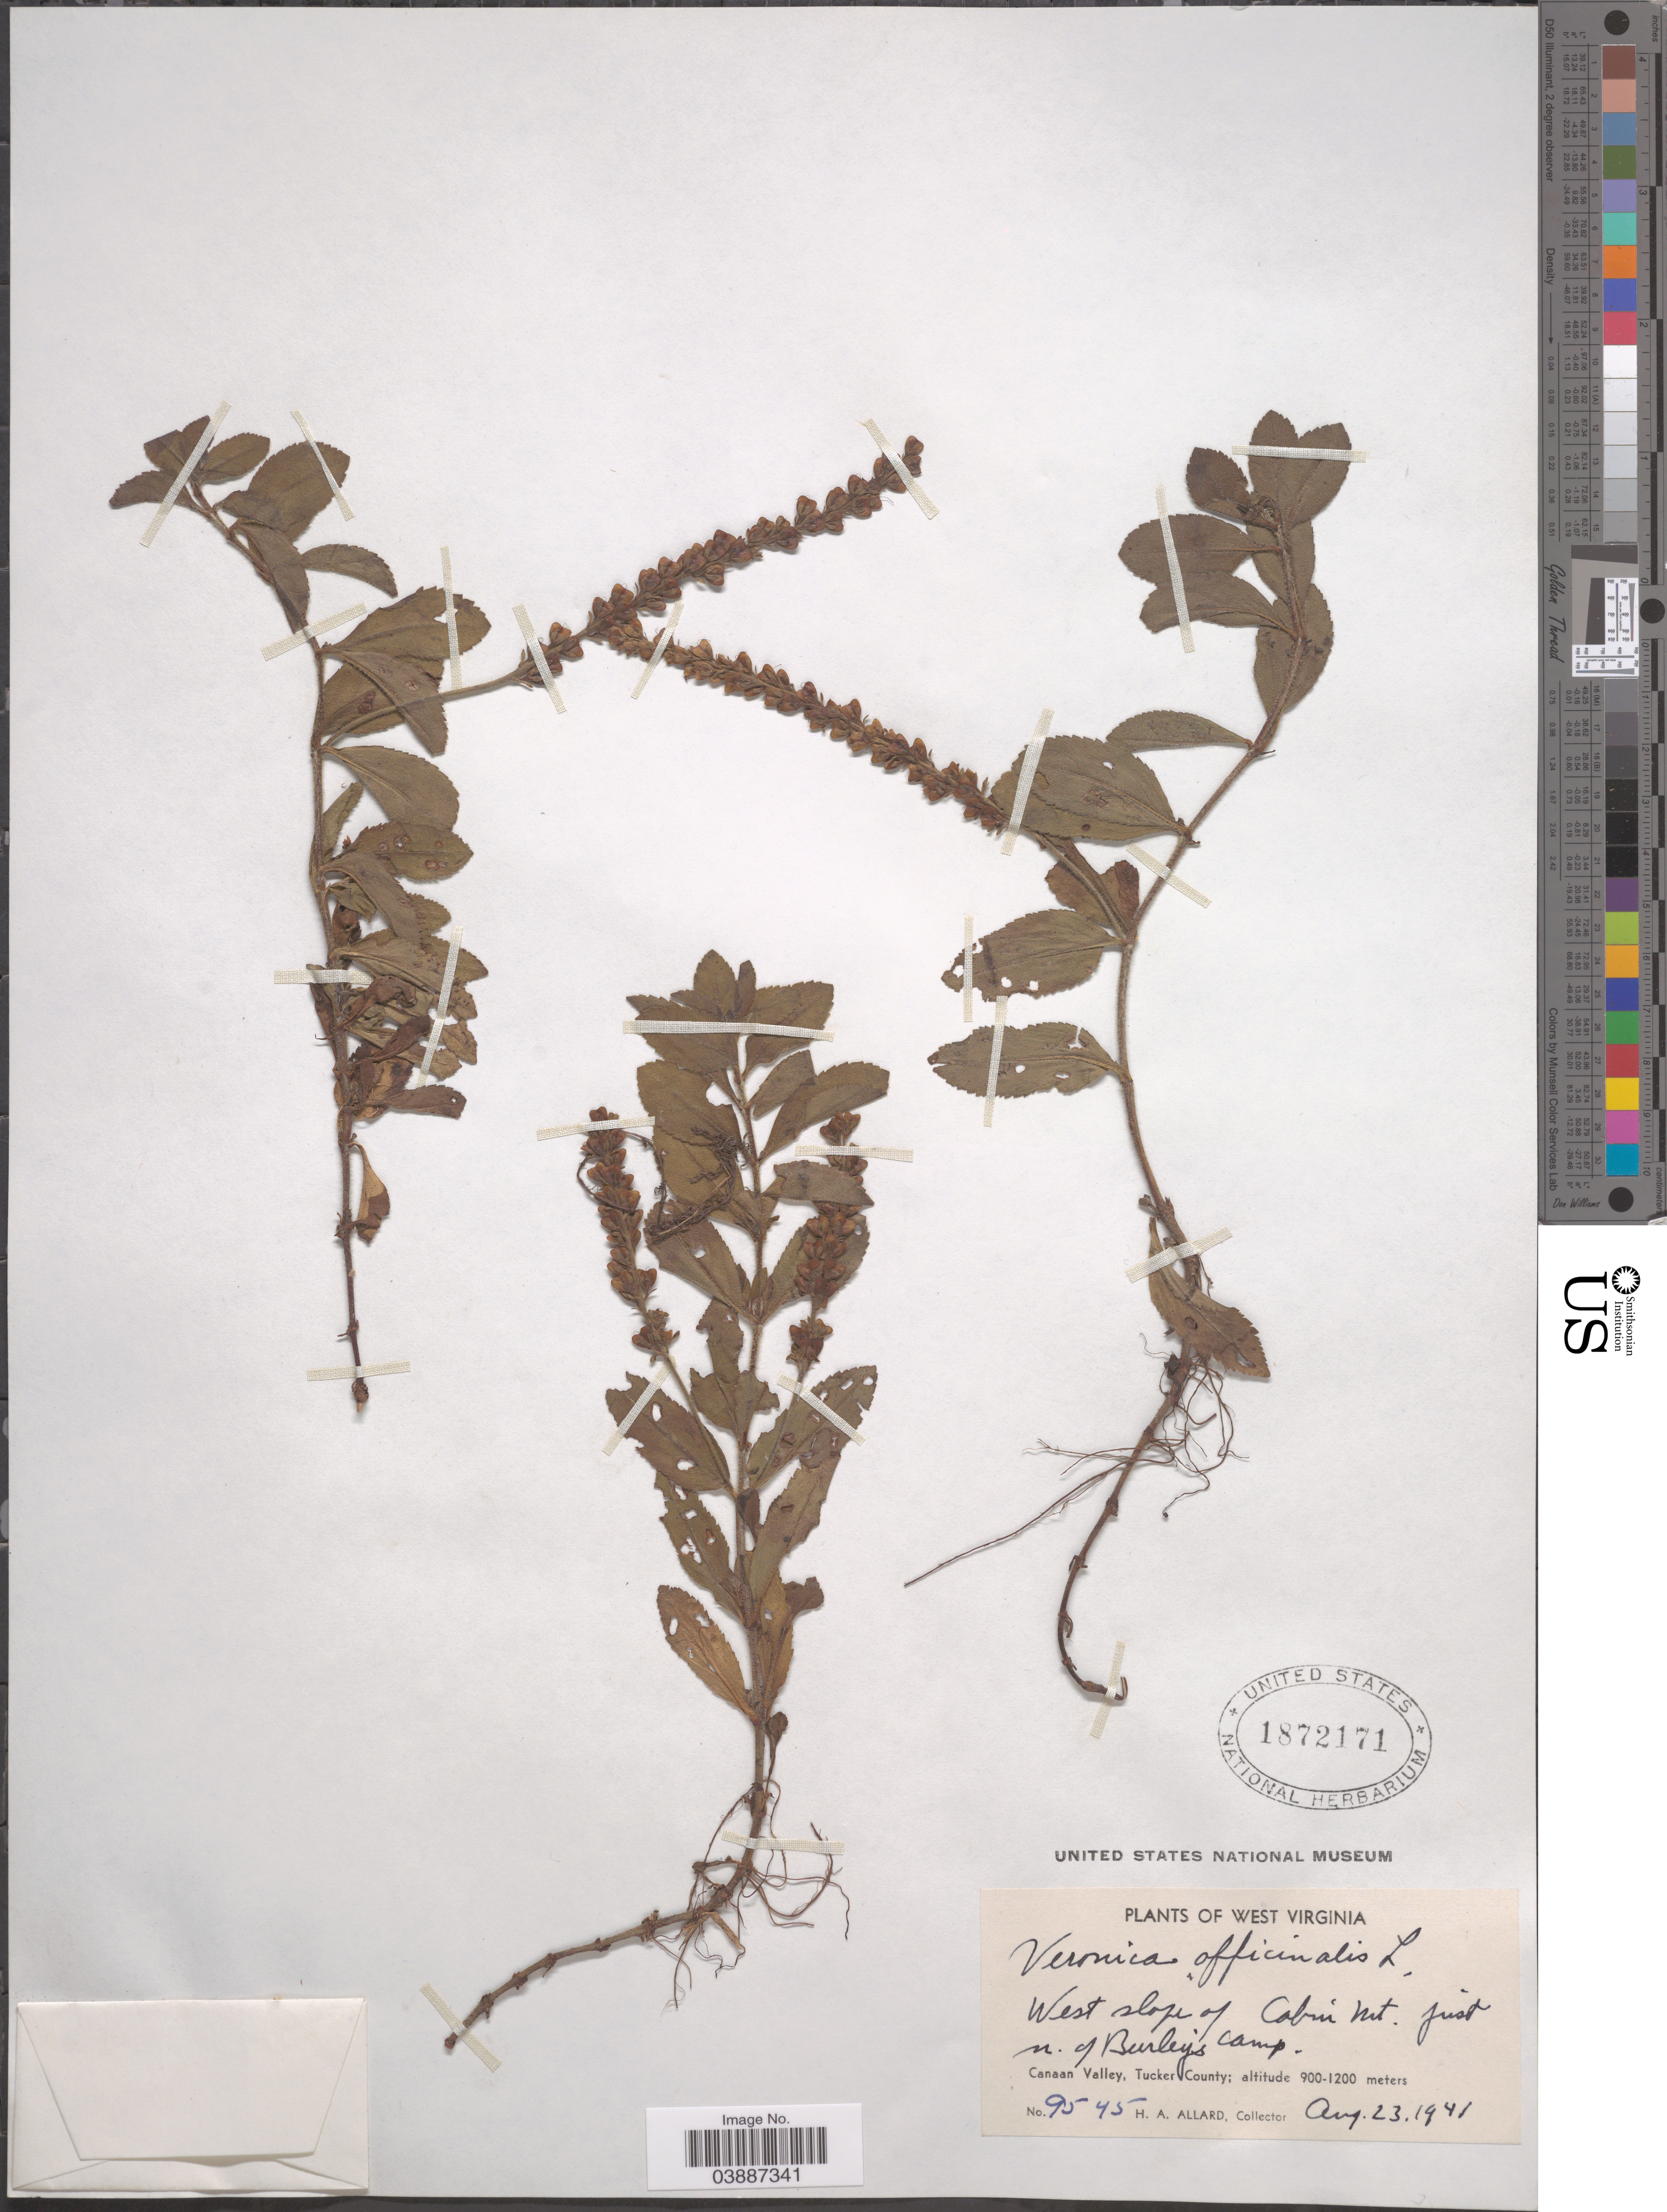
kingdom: Plantae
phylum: Tracheophyta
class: Magnoliopsida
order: Lamiales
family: Plantaginaceae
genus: Veronica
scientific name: Veronica officinalis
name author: L.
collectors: H. A. Allard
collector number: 9545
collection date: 1941-08-23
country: United States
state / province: West Virginia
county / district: Tucker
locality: West slope of Cabin Mt. just n. of Burley's Camp. Canaan Valley, Tucker County.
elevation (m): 900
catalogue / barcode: US 1872171